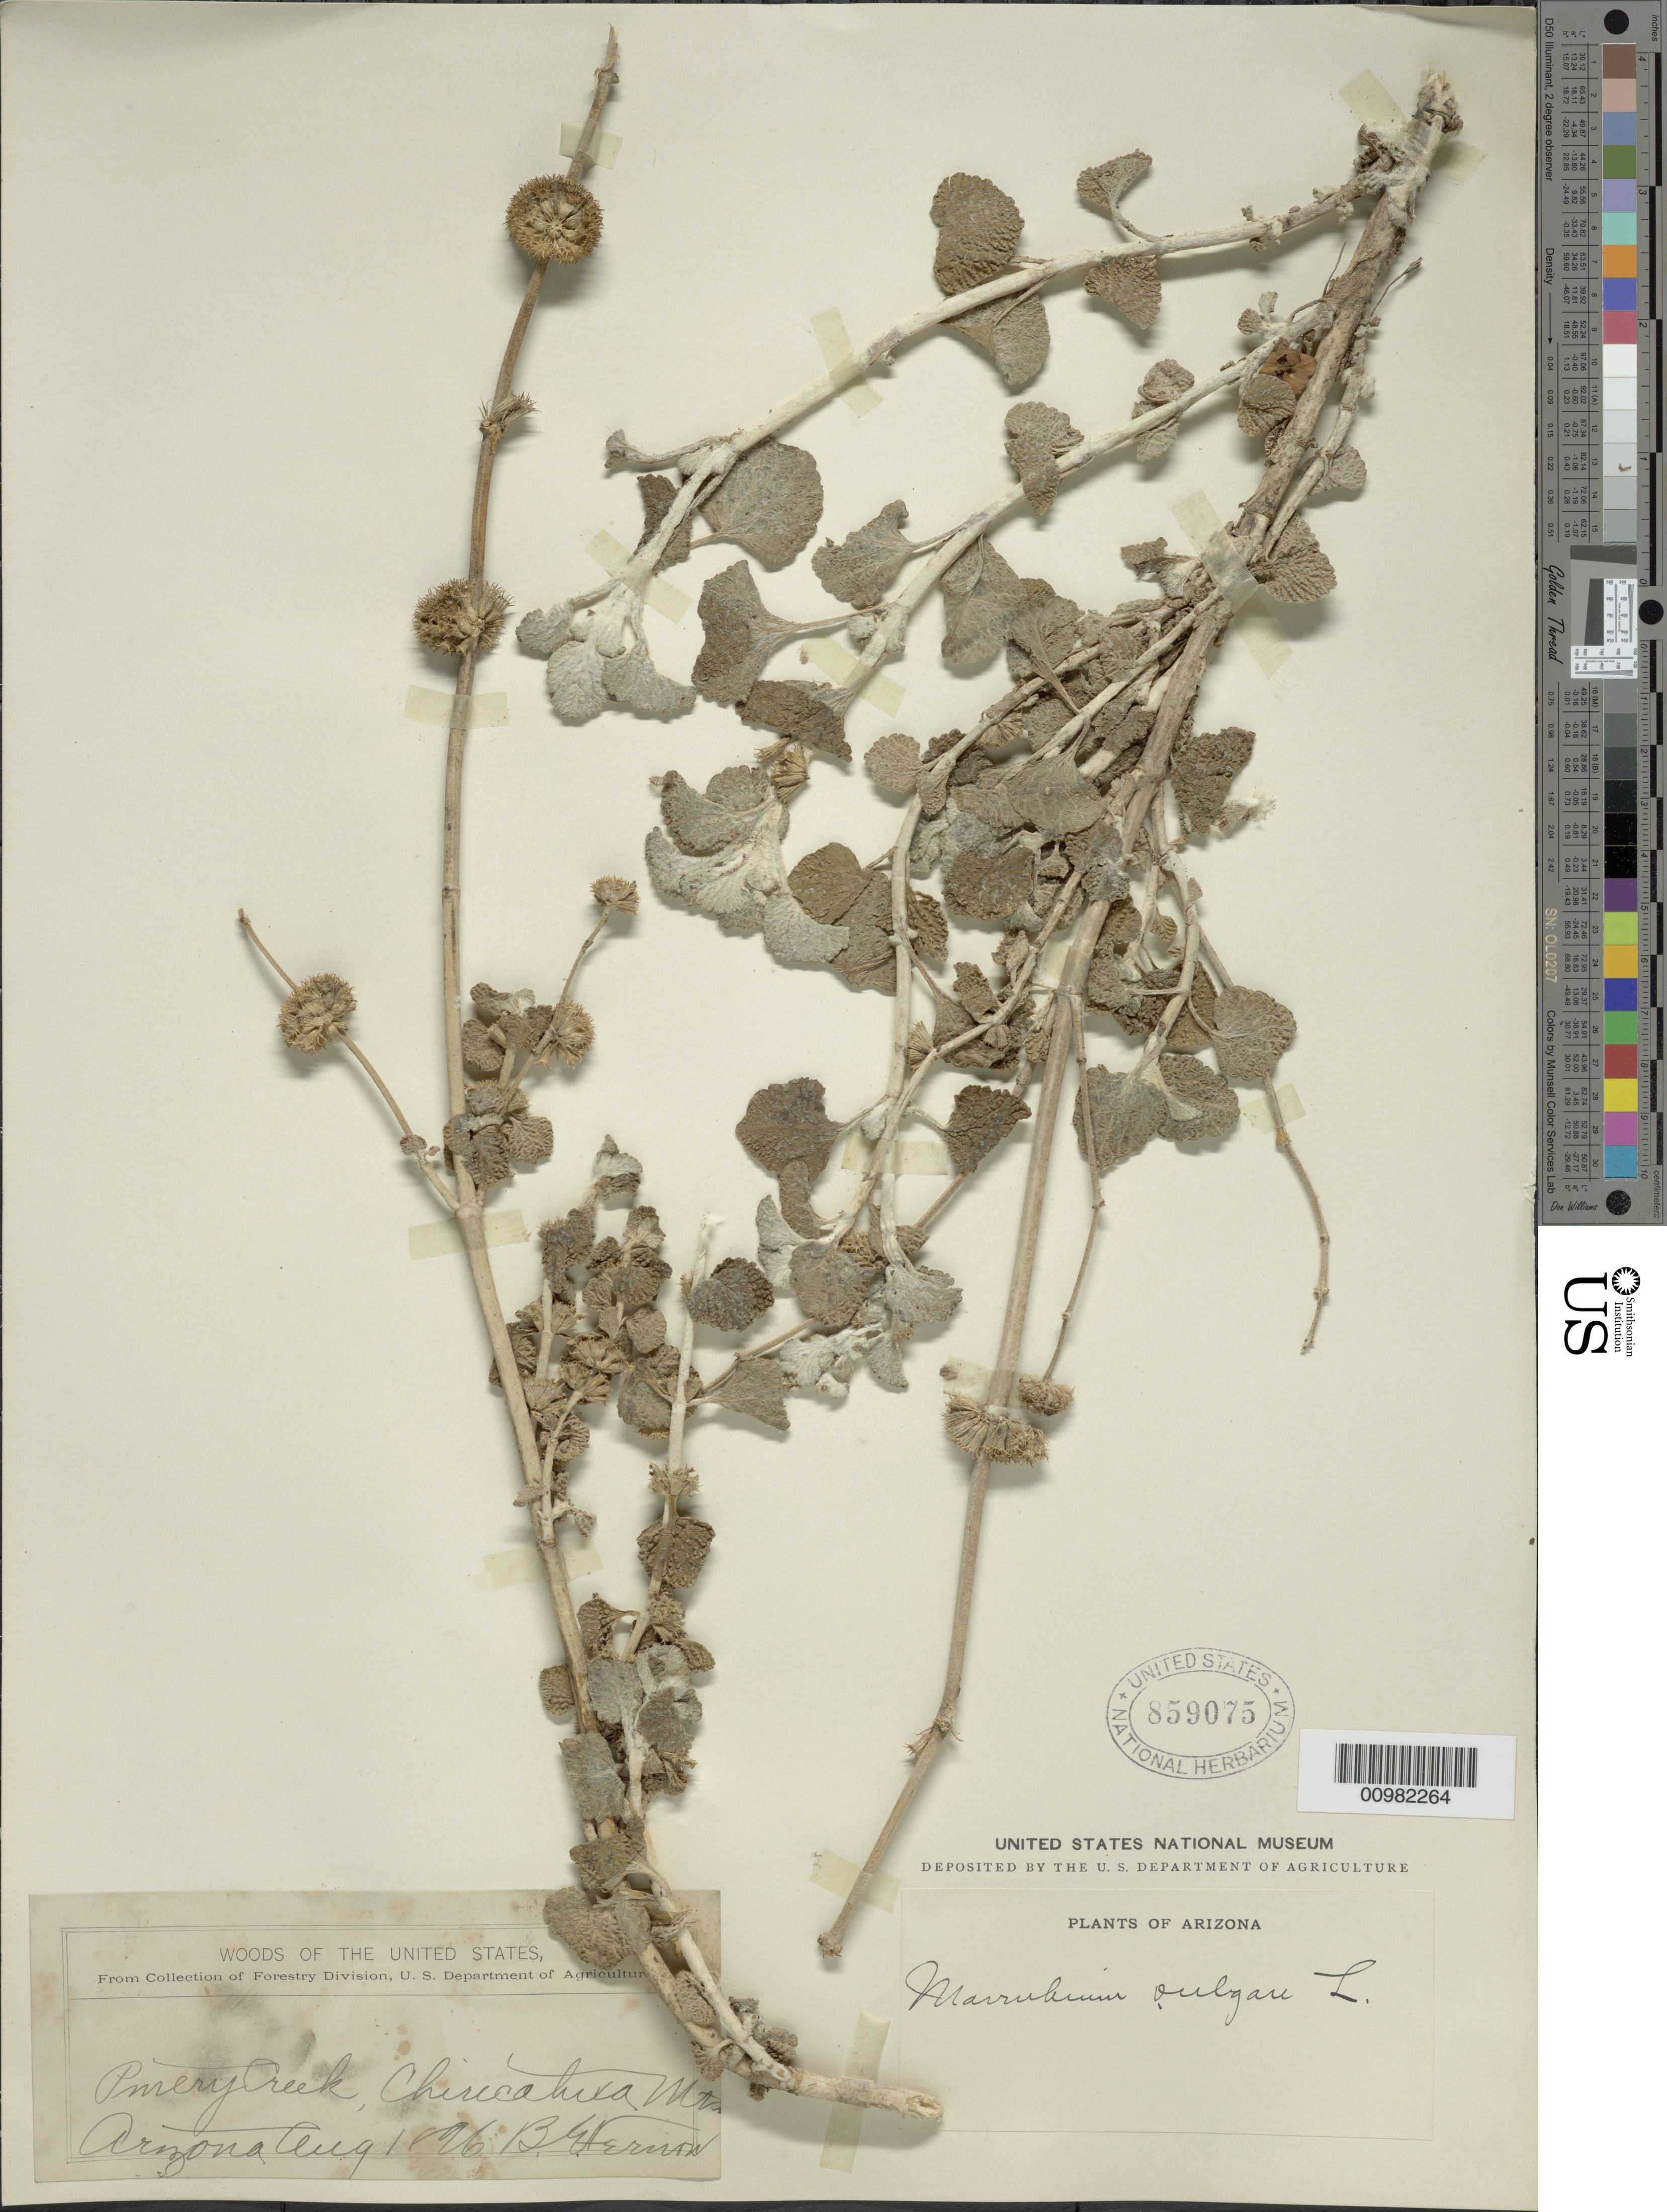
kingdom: Plantae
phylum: Tracheophyta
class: Magnoliopsida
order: Lamiales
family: Lamiaceae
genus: Marrubium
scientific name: Marrubium vulgare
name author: L.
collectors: B. Fernow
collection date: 1896-08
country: United States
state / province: Arizona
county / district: Cochise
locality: Chiricahua Mts.; Pinery Creek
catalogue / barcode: US 859075